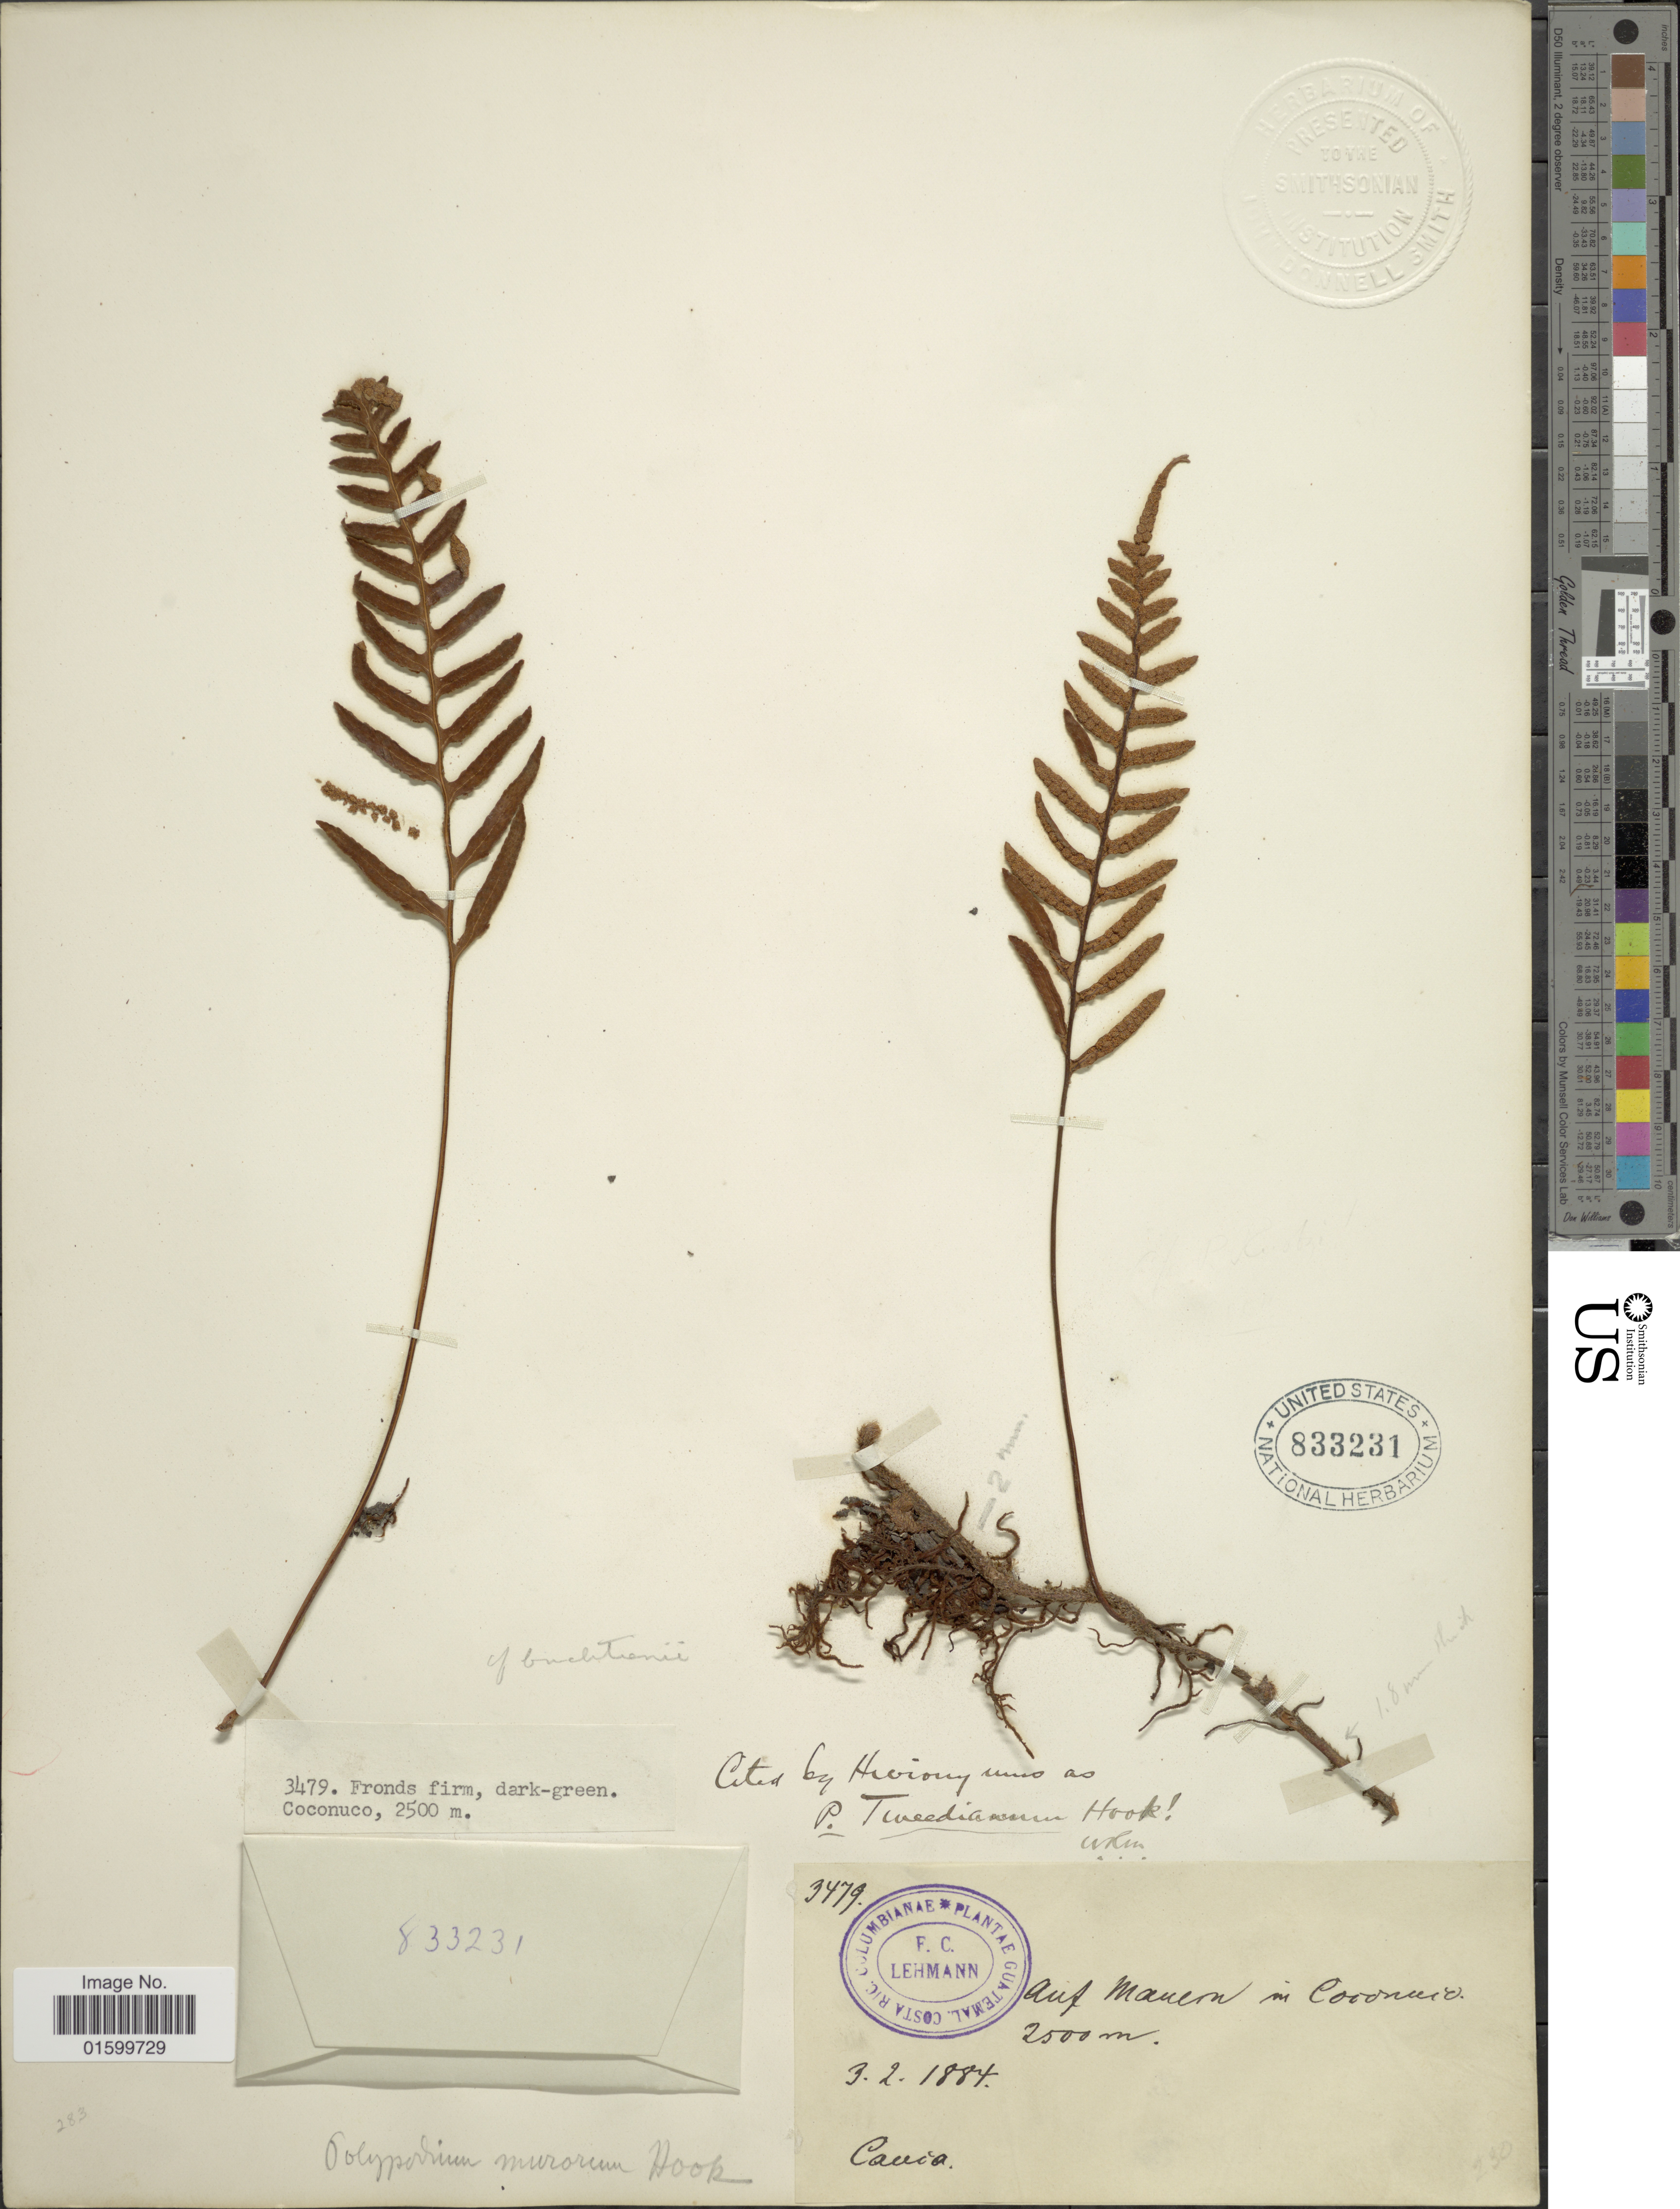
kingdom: Plantae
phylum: Tracheophyta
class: Polypodiopsida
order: Polypodiales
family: Polypodiaceae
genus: Pleopeltis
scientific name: Pleopeltis murorum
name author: (Hook.) A.R. Sm. & Tejero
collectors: F. Lehman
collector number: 3479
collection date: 1884-02-03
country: Colombia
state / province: Cauca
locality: Auf Mauern in Coconuco, Cauca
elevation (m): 2500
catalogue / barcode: US 833231